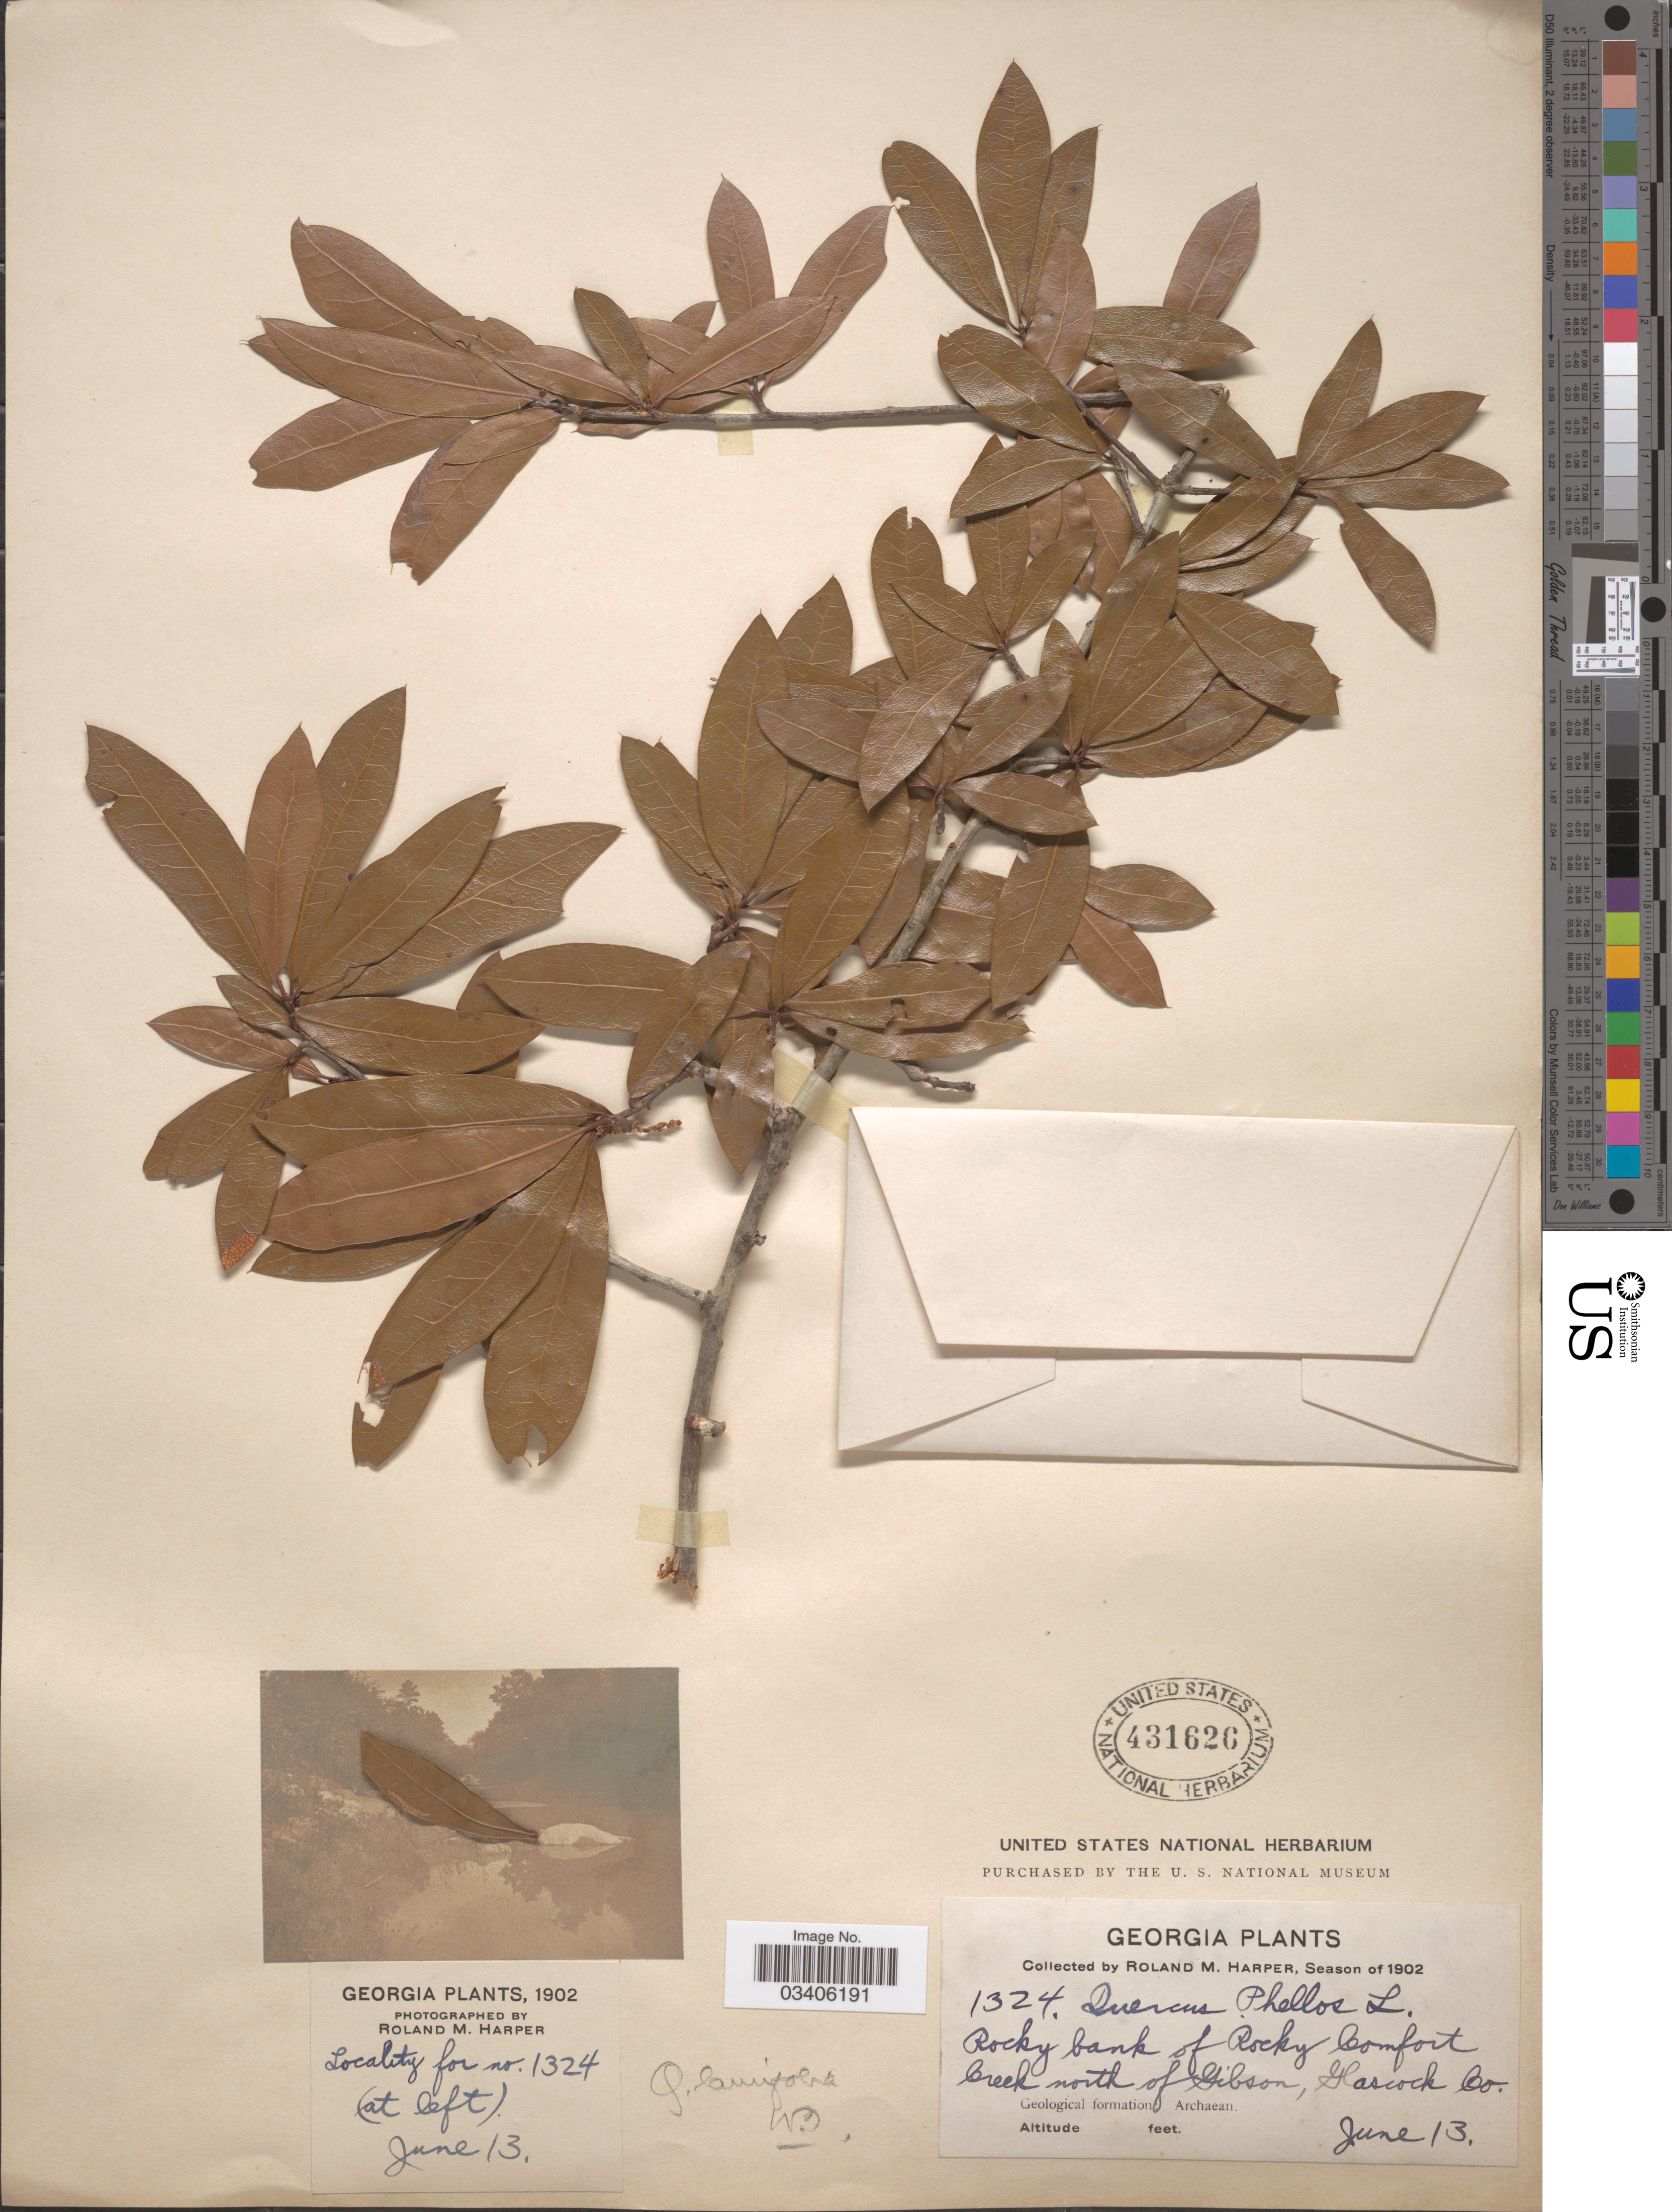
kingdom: Plantae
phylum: Tracheophyta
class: Magnoliopsida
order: Fagales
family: Fagaceae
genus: Quercus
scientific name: Quercus laurifolia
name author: Michx.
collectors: R. M. Harper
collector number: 1324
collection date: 1902-06-13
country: United States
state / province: Georgia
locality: Rocky bank of Rocky Comfort Creek north of Gibson, Glascock Co.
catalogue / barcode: US 431626